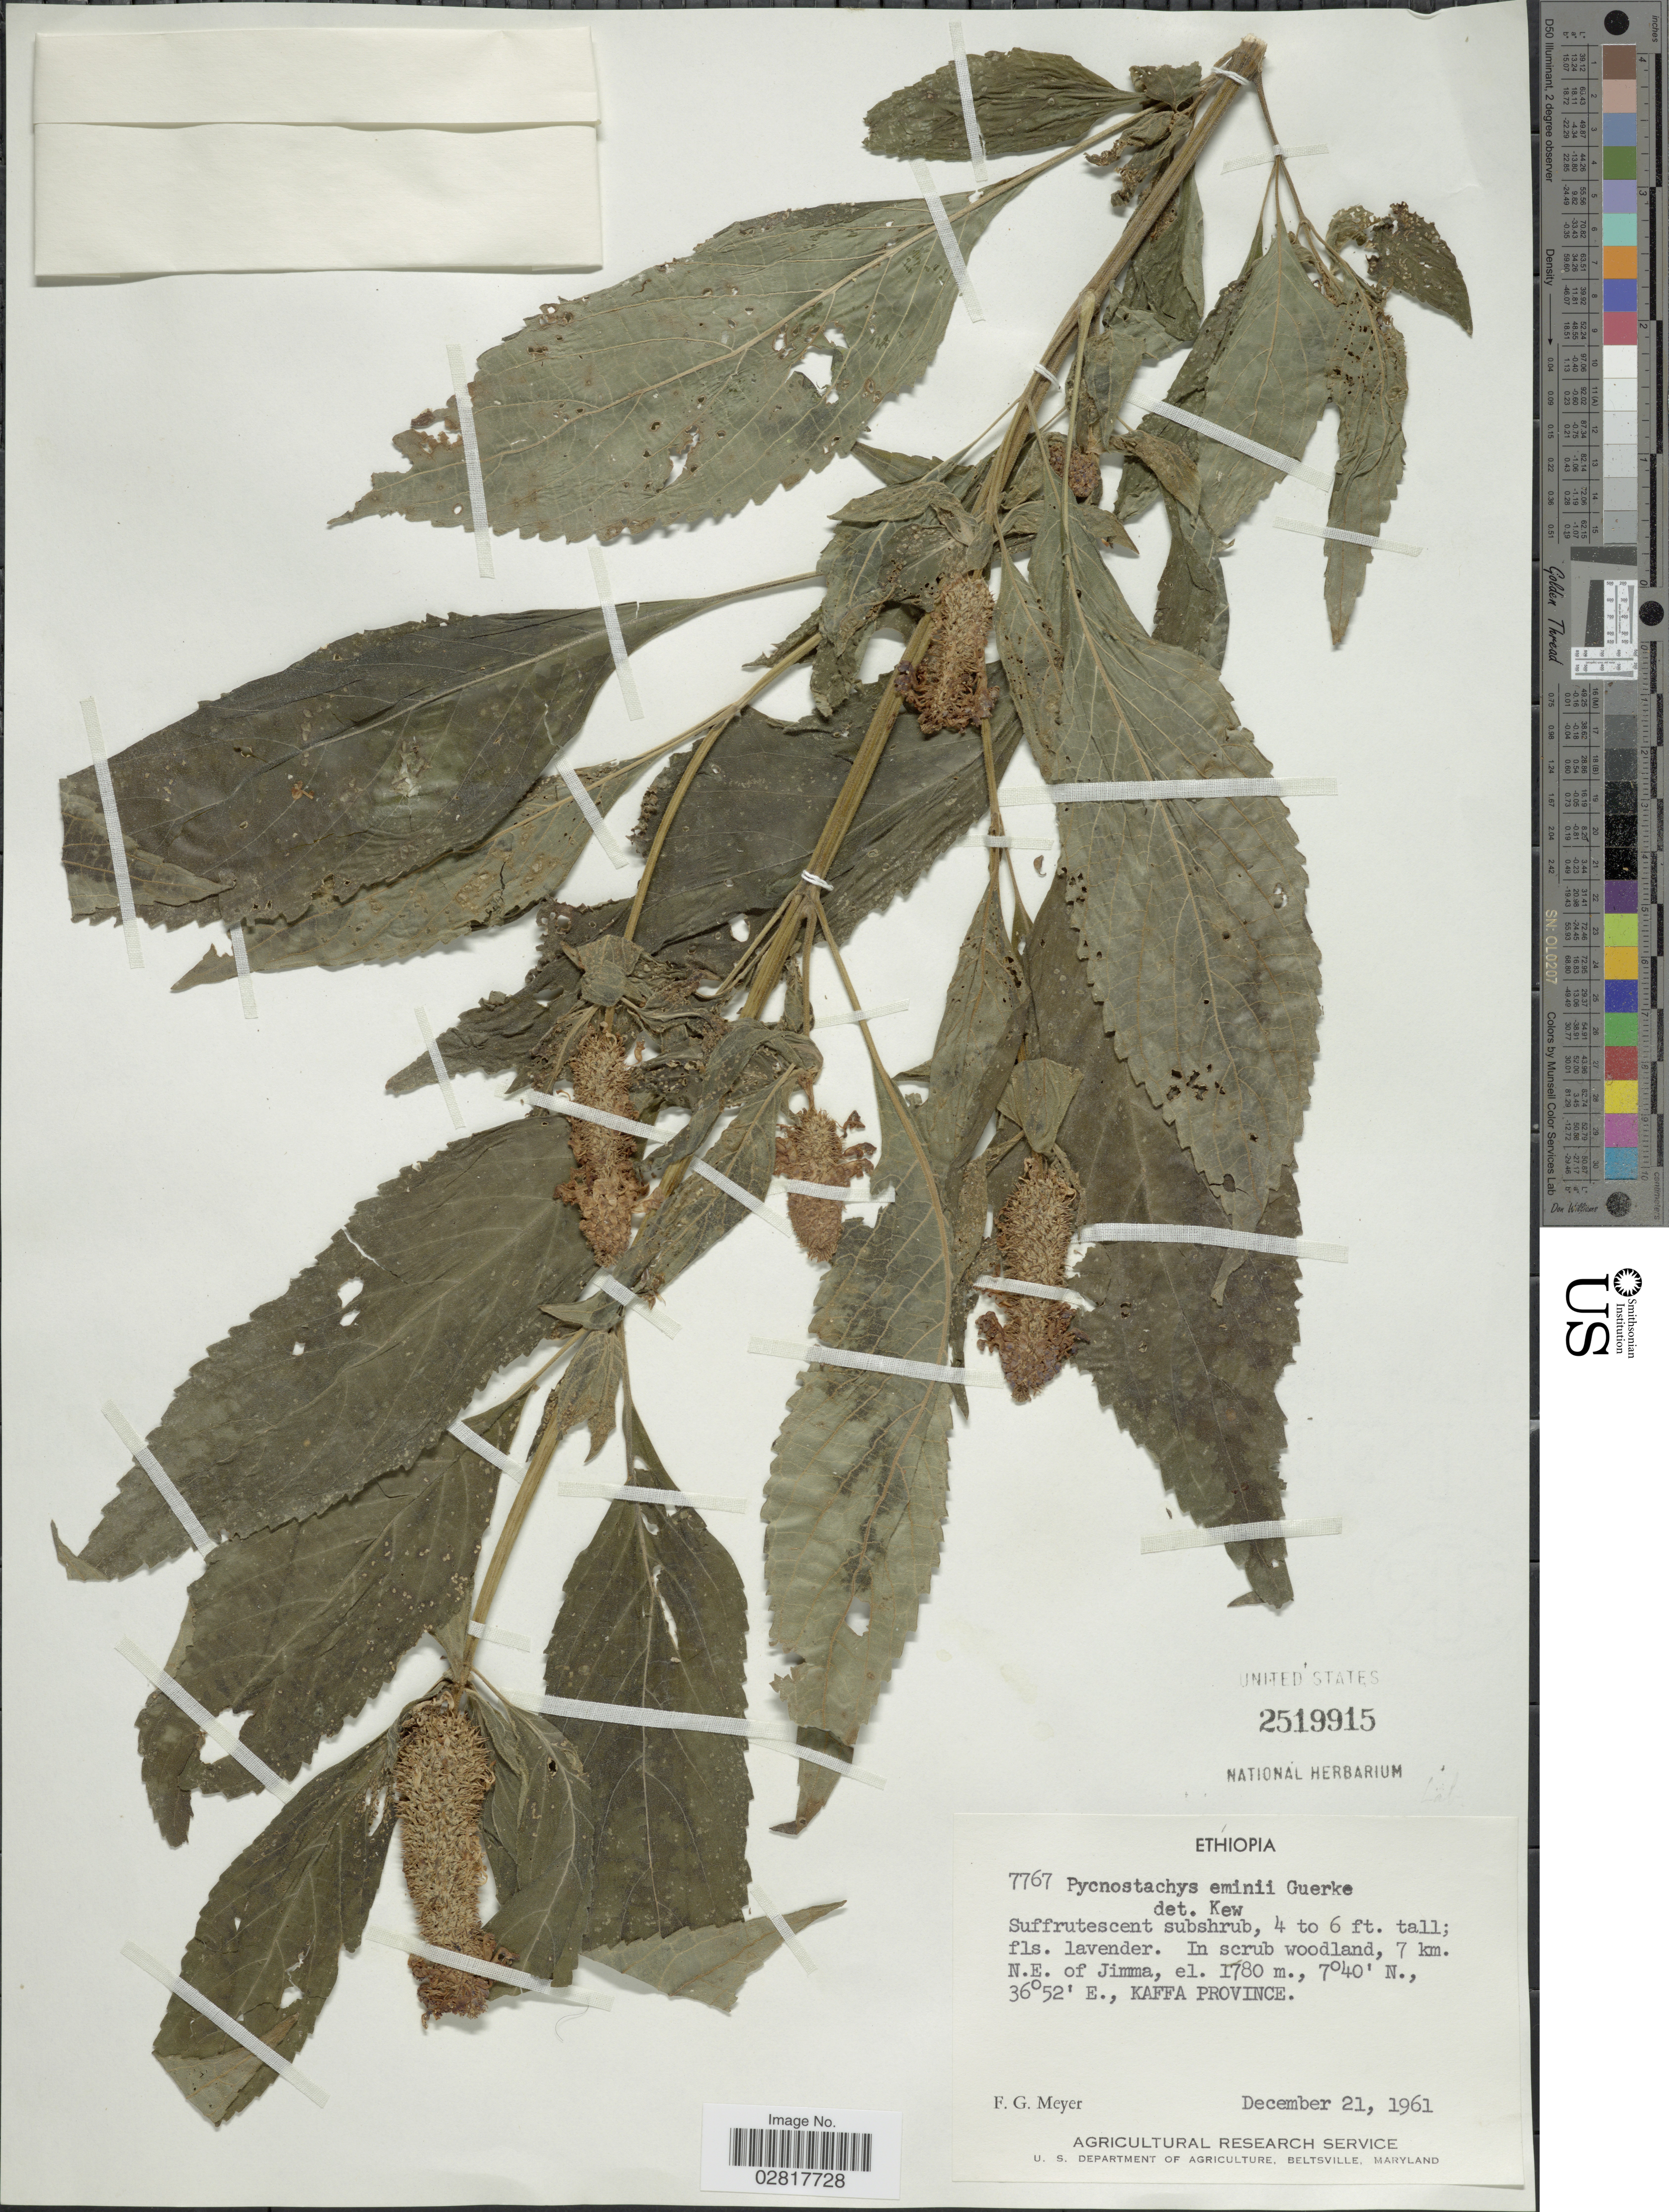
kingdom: Plantae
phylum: Tracheophyta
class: Magnoliopsida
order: Lamiales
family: Lamiaceae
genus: Pycnostachys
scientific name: Pycnostachys eminii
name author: Gürke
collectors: F. G. Meyer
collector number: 7767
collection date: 1961-12-21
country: Ethiopia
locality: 7 km. N.E. of Jimma, Kaffa Province.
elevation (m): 1780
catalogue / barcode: US 2519915